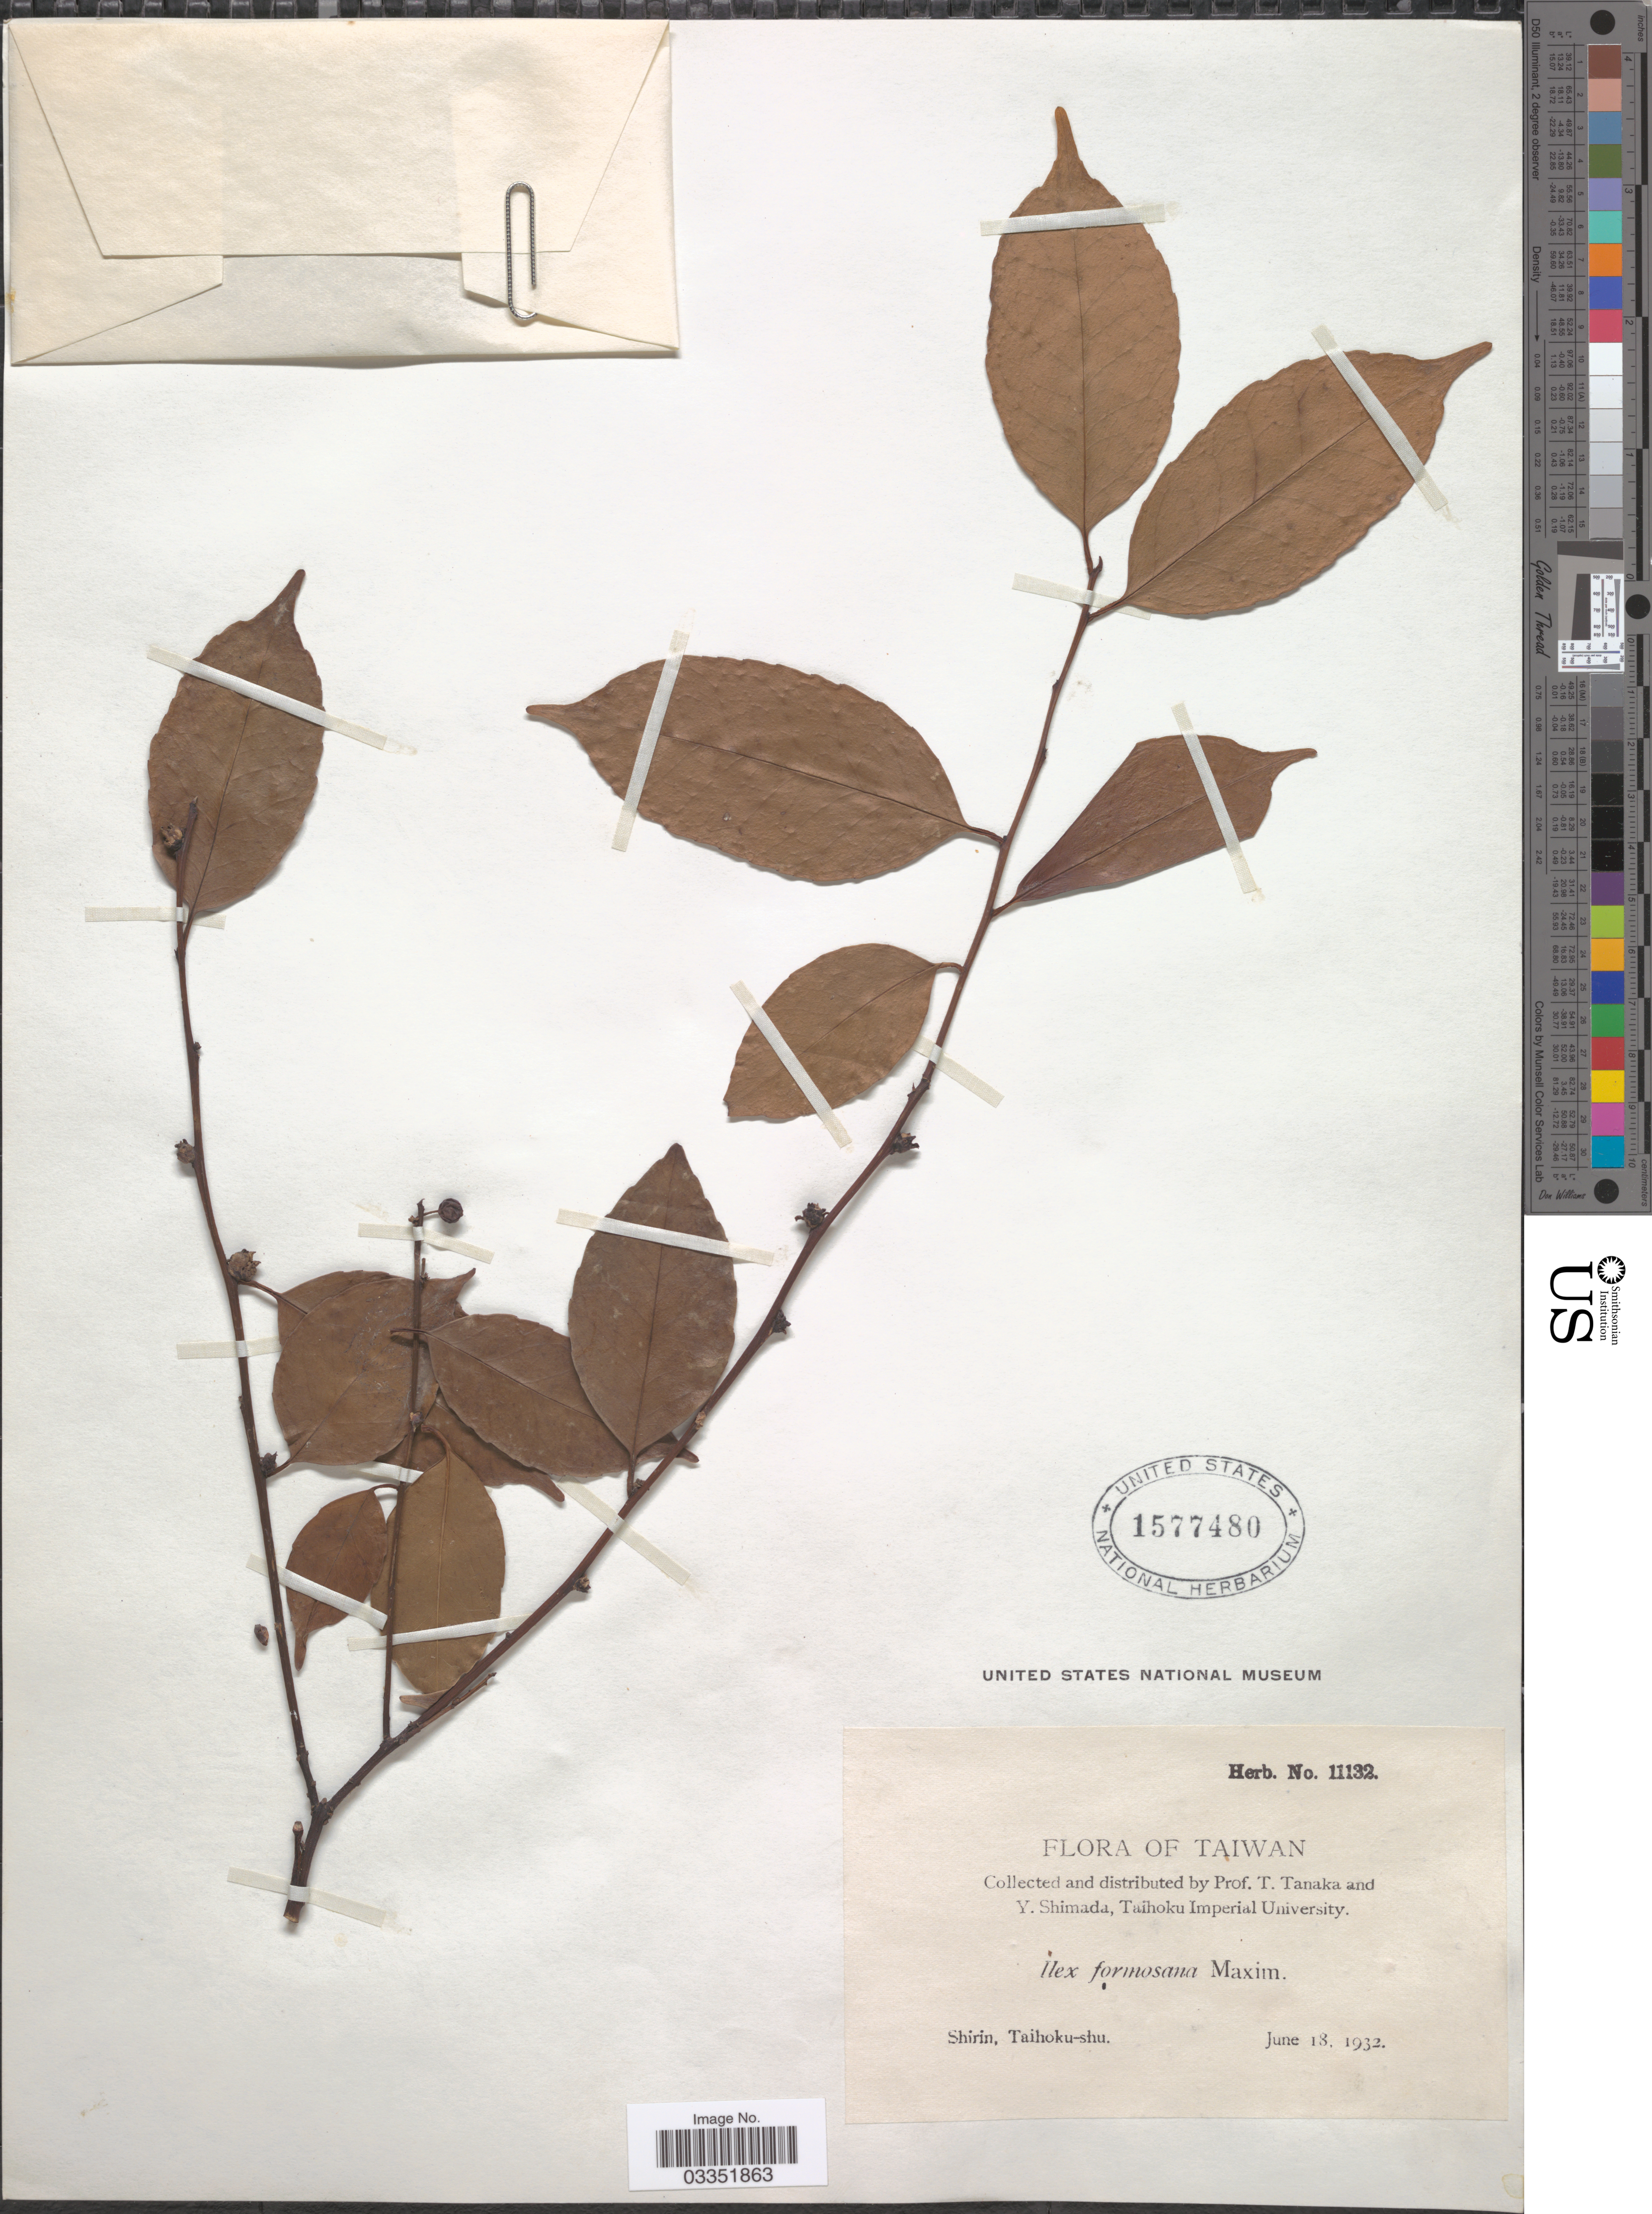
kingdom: Plantae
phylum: Tracheophyta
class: Magnoliopsida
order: Aquifoliales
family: Aquifoliaceae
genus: Ilex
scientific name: Ilex formosana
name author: Maxim.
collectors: T. Tanaka & Y. Shimada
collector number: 11132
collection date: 1932-06-18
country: Taiwan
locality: Shirin, Taihoku-shu.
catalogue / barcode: US 1577480